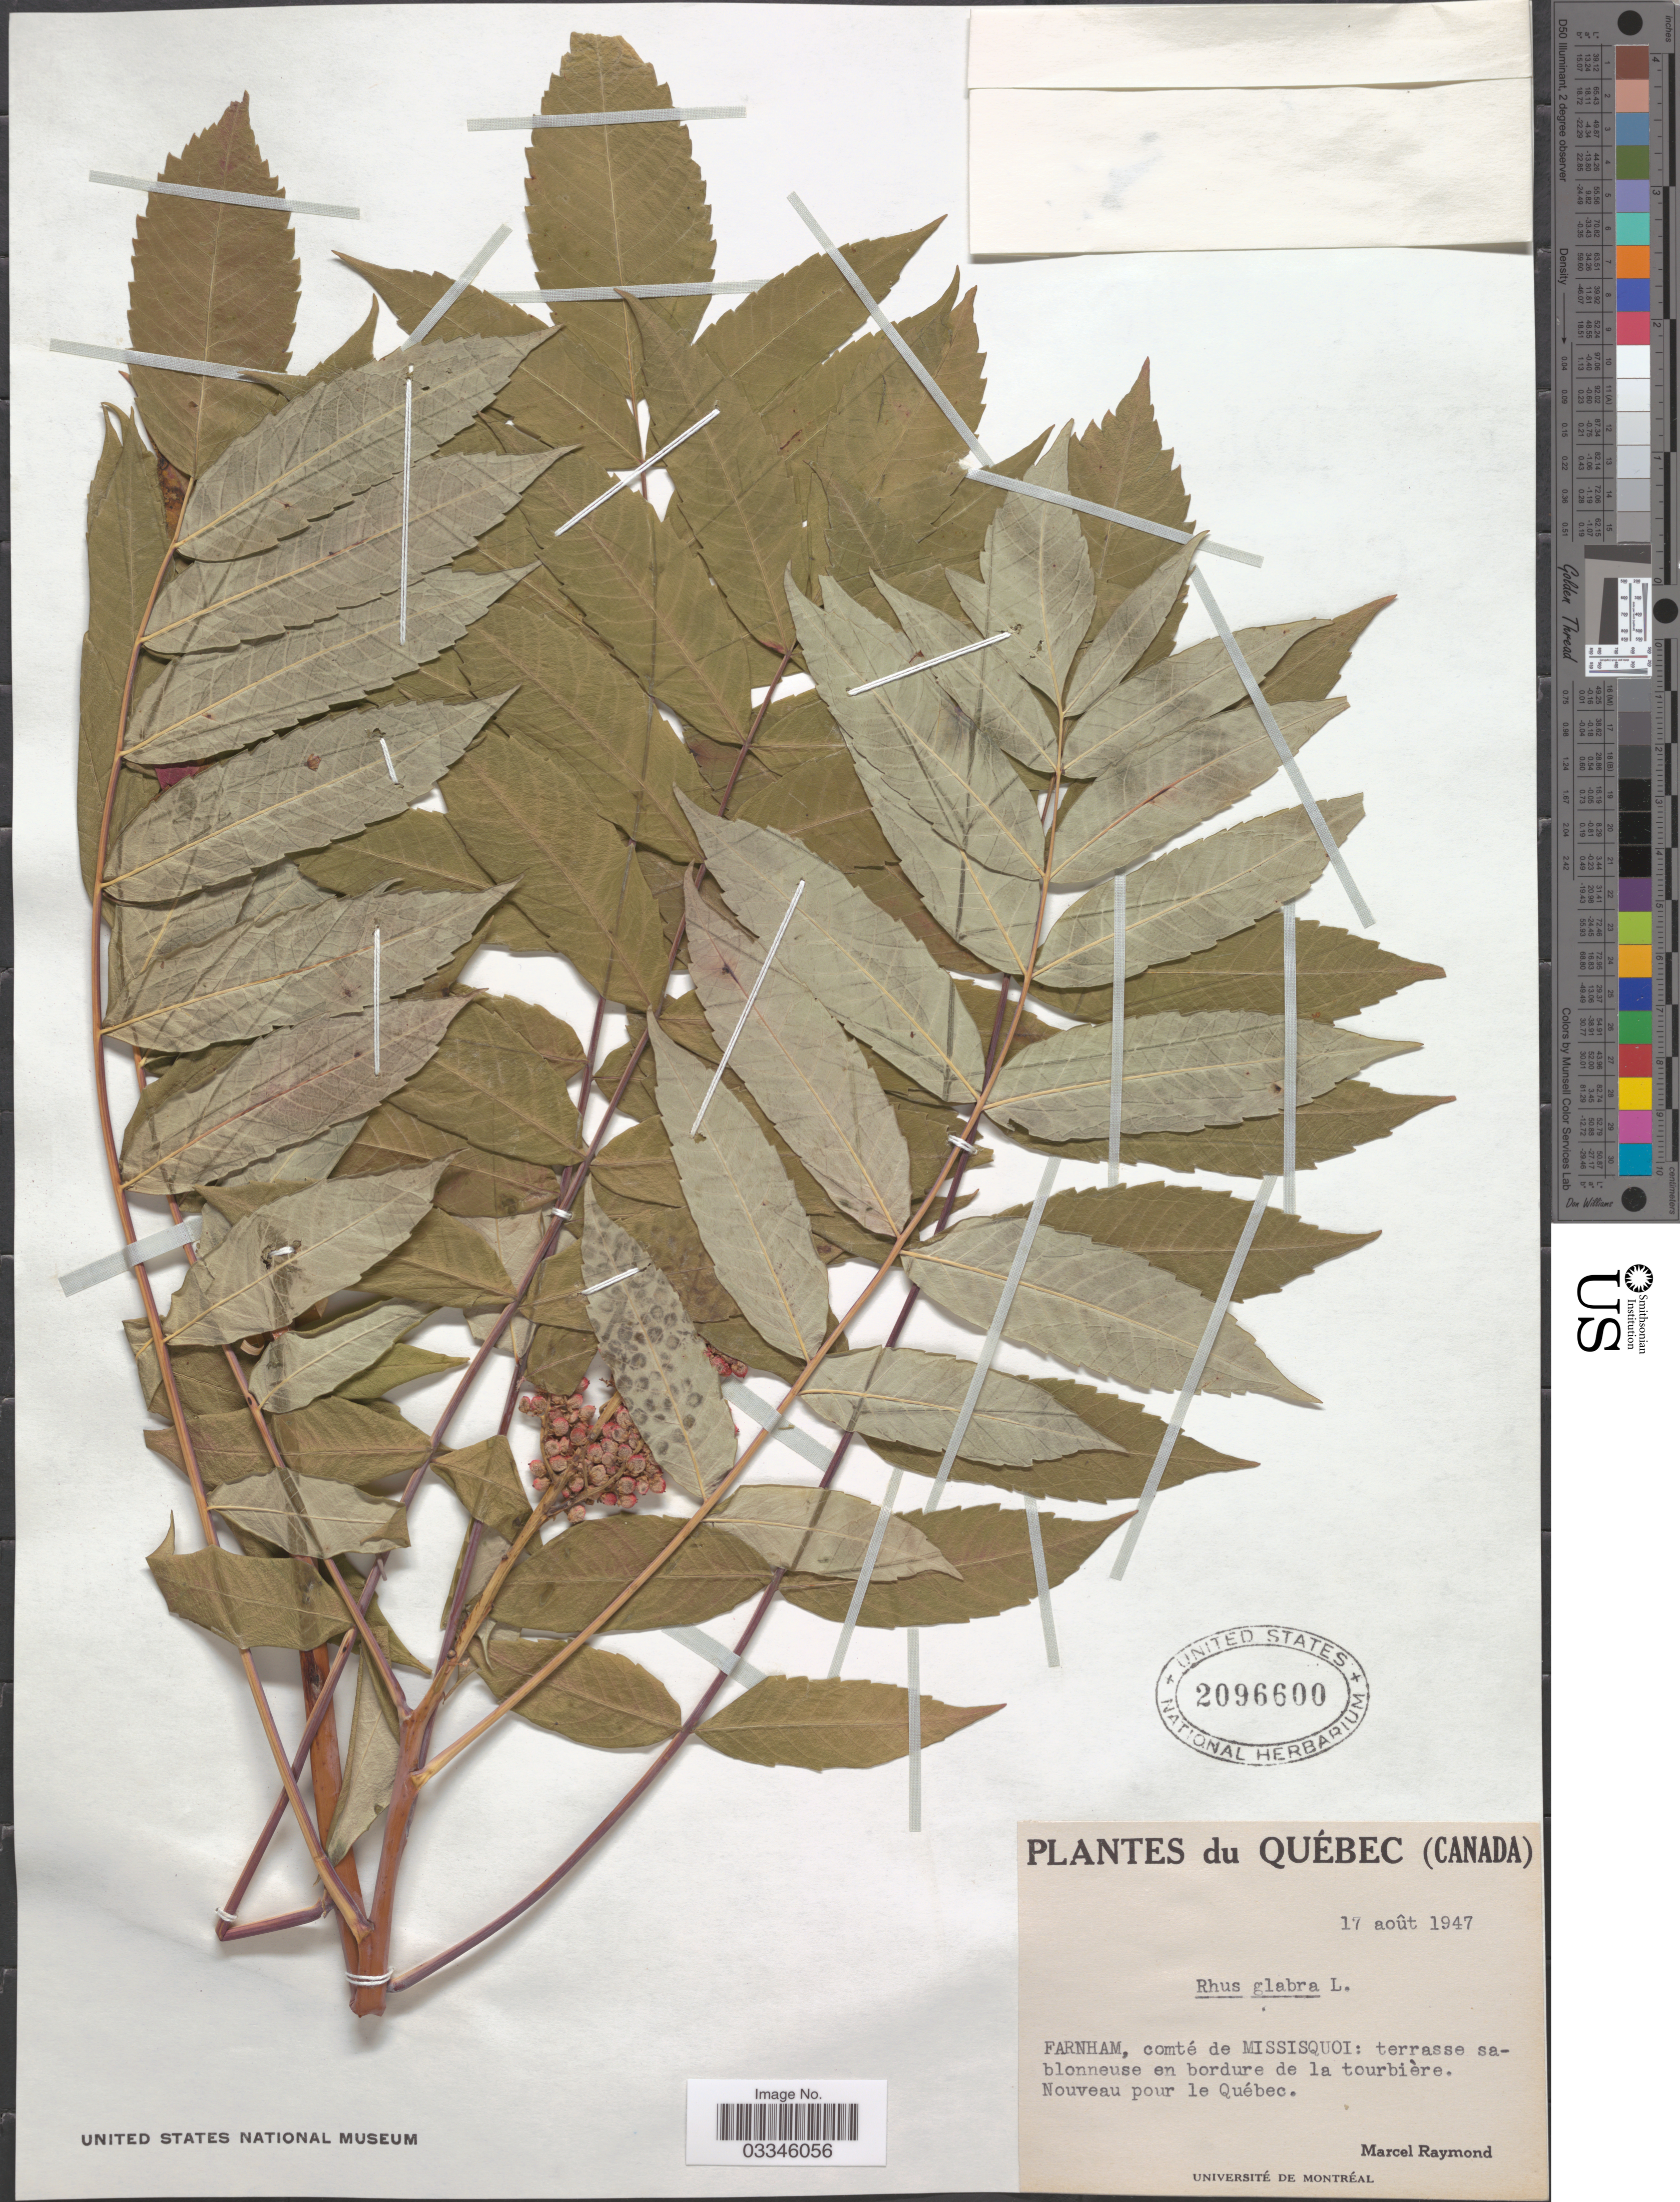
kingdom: Plantae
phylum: Tracheophyta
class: Magnoliopsida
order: Sapindales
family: Anacardiaceae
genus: Rhus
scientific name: Rhus glabra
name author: L.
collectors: M. Raymond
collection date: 1947-08-17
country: Canada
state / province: Quebec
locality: Farnham, comté de Missisquoi: terrasse sablonneuse en bordure de la tourbière. Nouveau pour le Québec.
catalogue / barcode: US 2096600